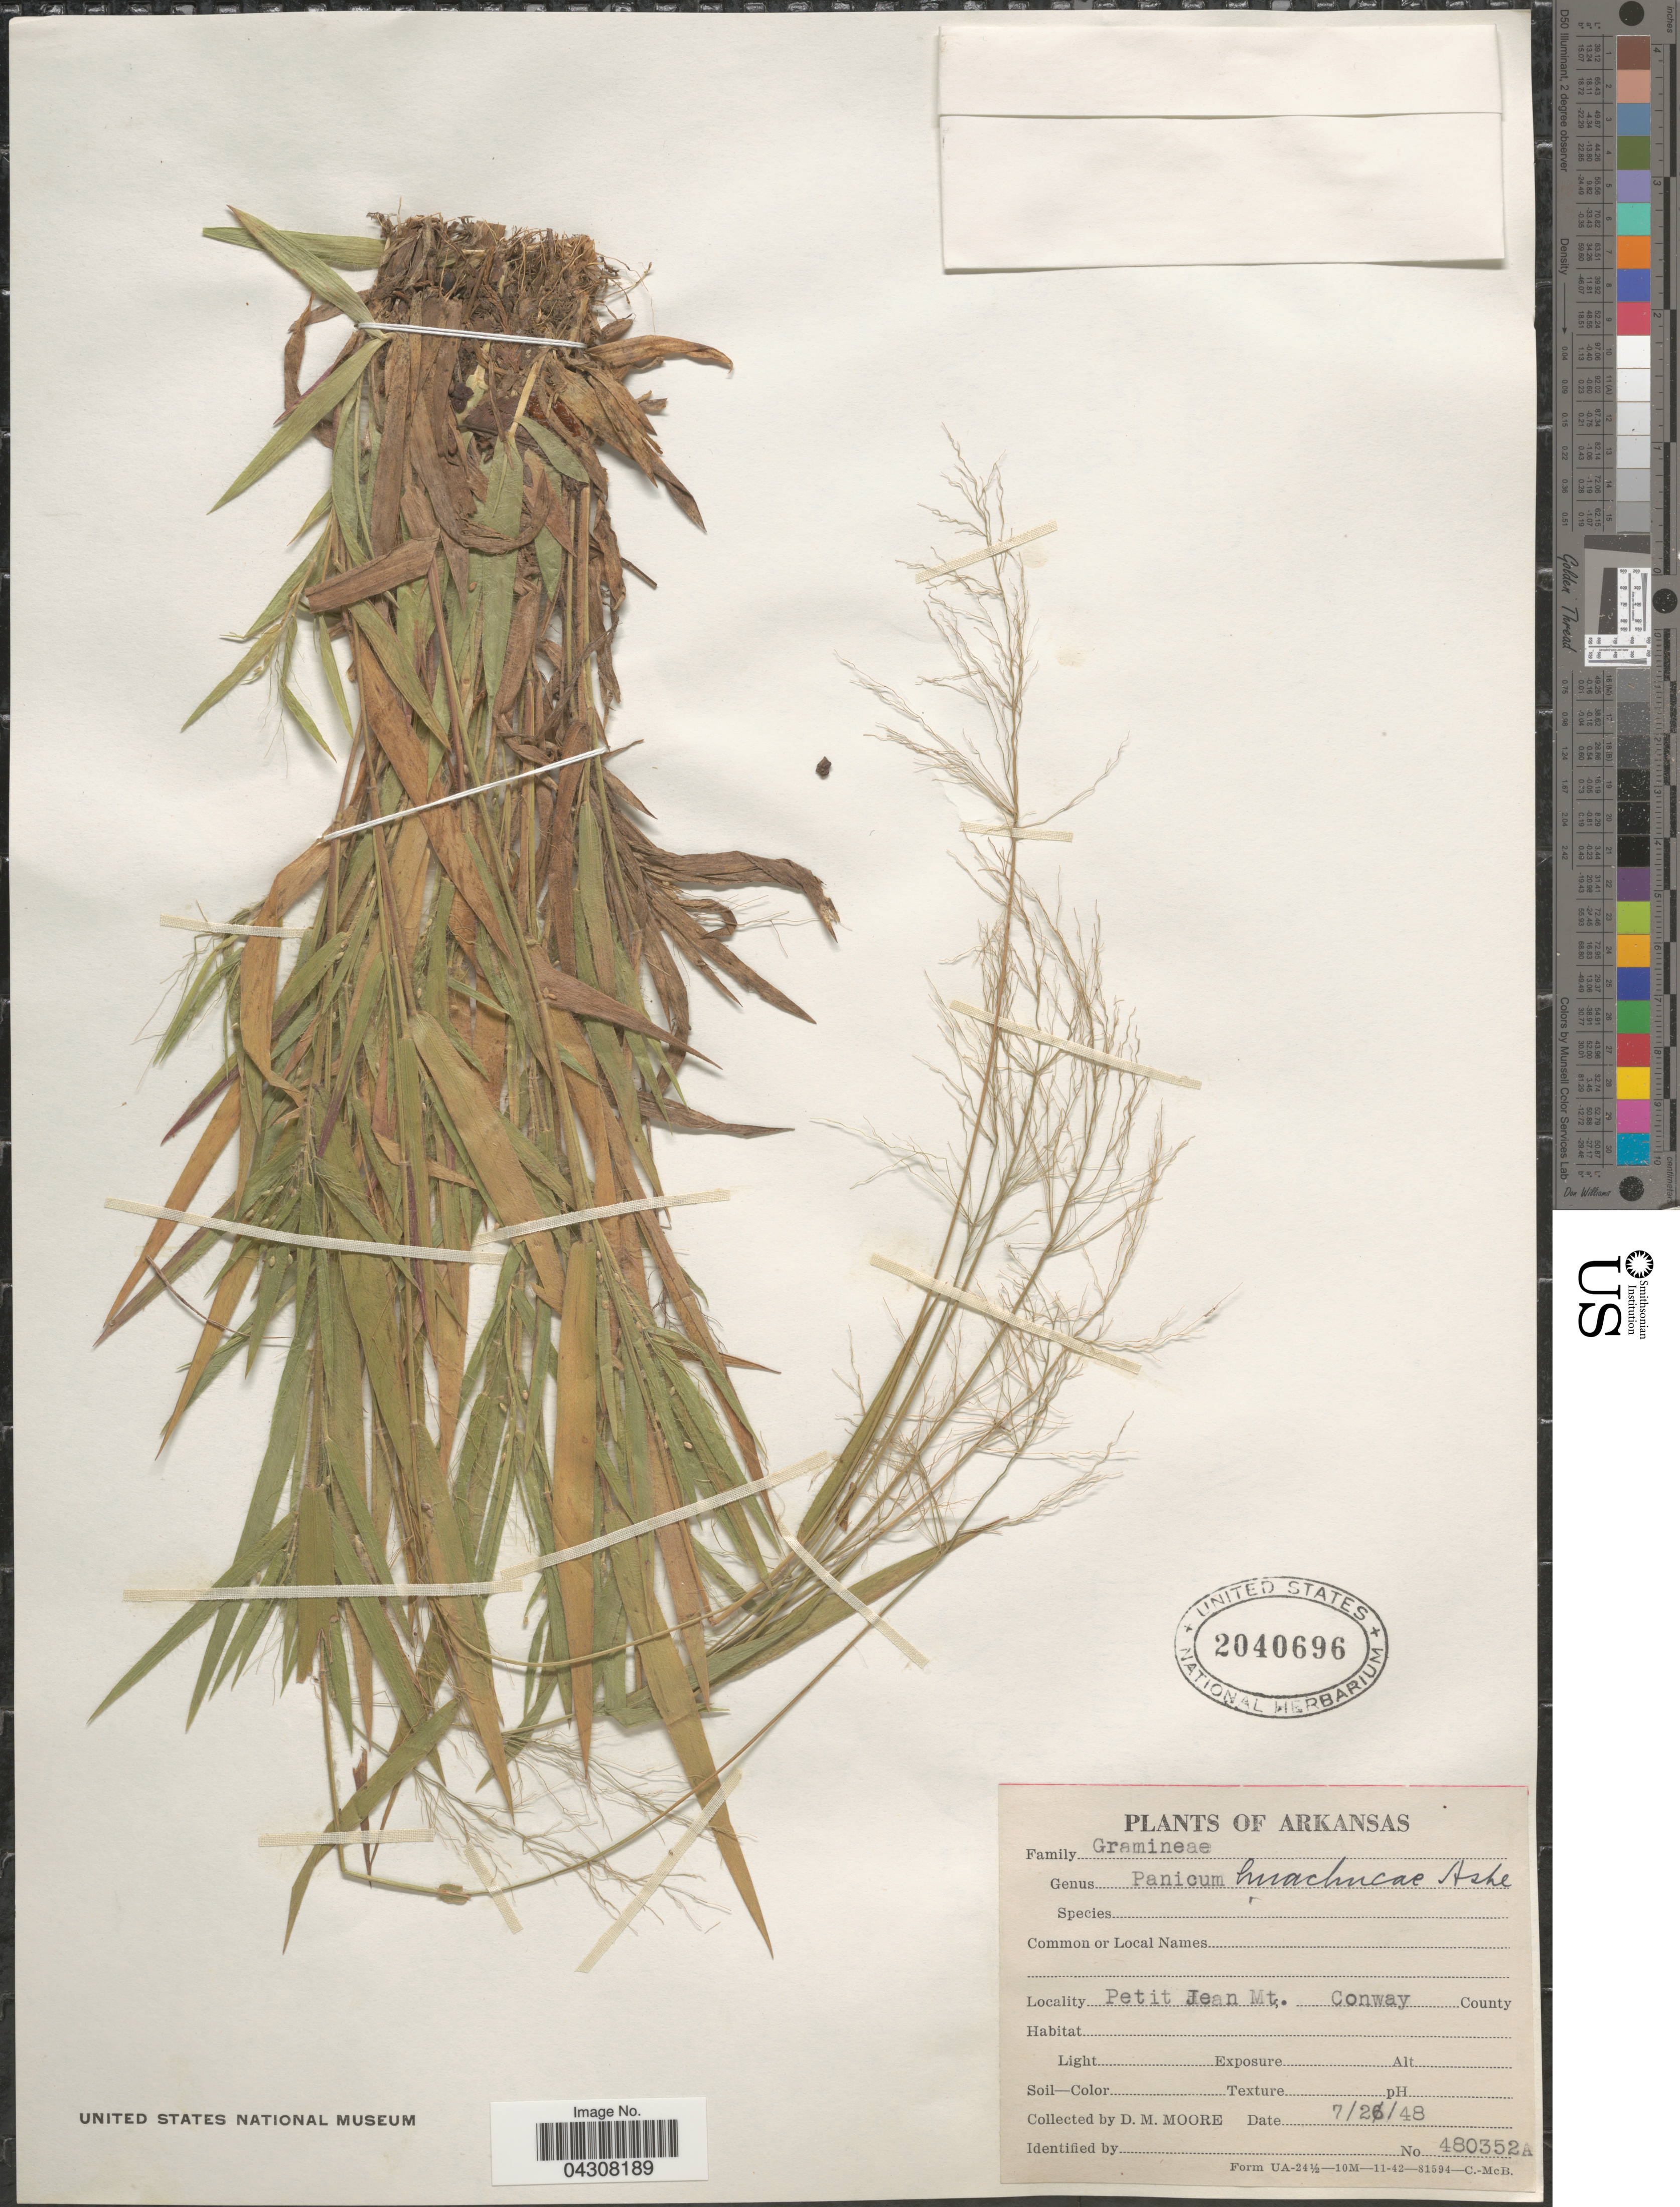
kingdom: Plantae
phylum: Tracheophyta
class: Liliopsida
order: Poales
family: Poaceae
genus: Dichanthelium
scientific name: Dichanthelium acuminatum var. acuminatum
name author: (Sw.) Gould & C.A. Clark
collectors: D. Moore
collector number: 480352A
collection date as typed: Transcribed d/m/y: 26/7/48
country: United States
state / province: Arkansas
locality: Petit Jean Mt. Conway County.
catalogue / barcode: US 2040696